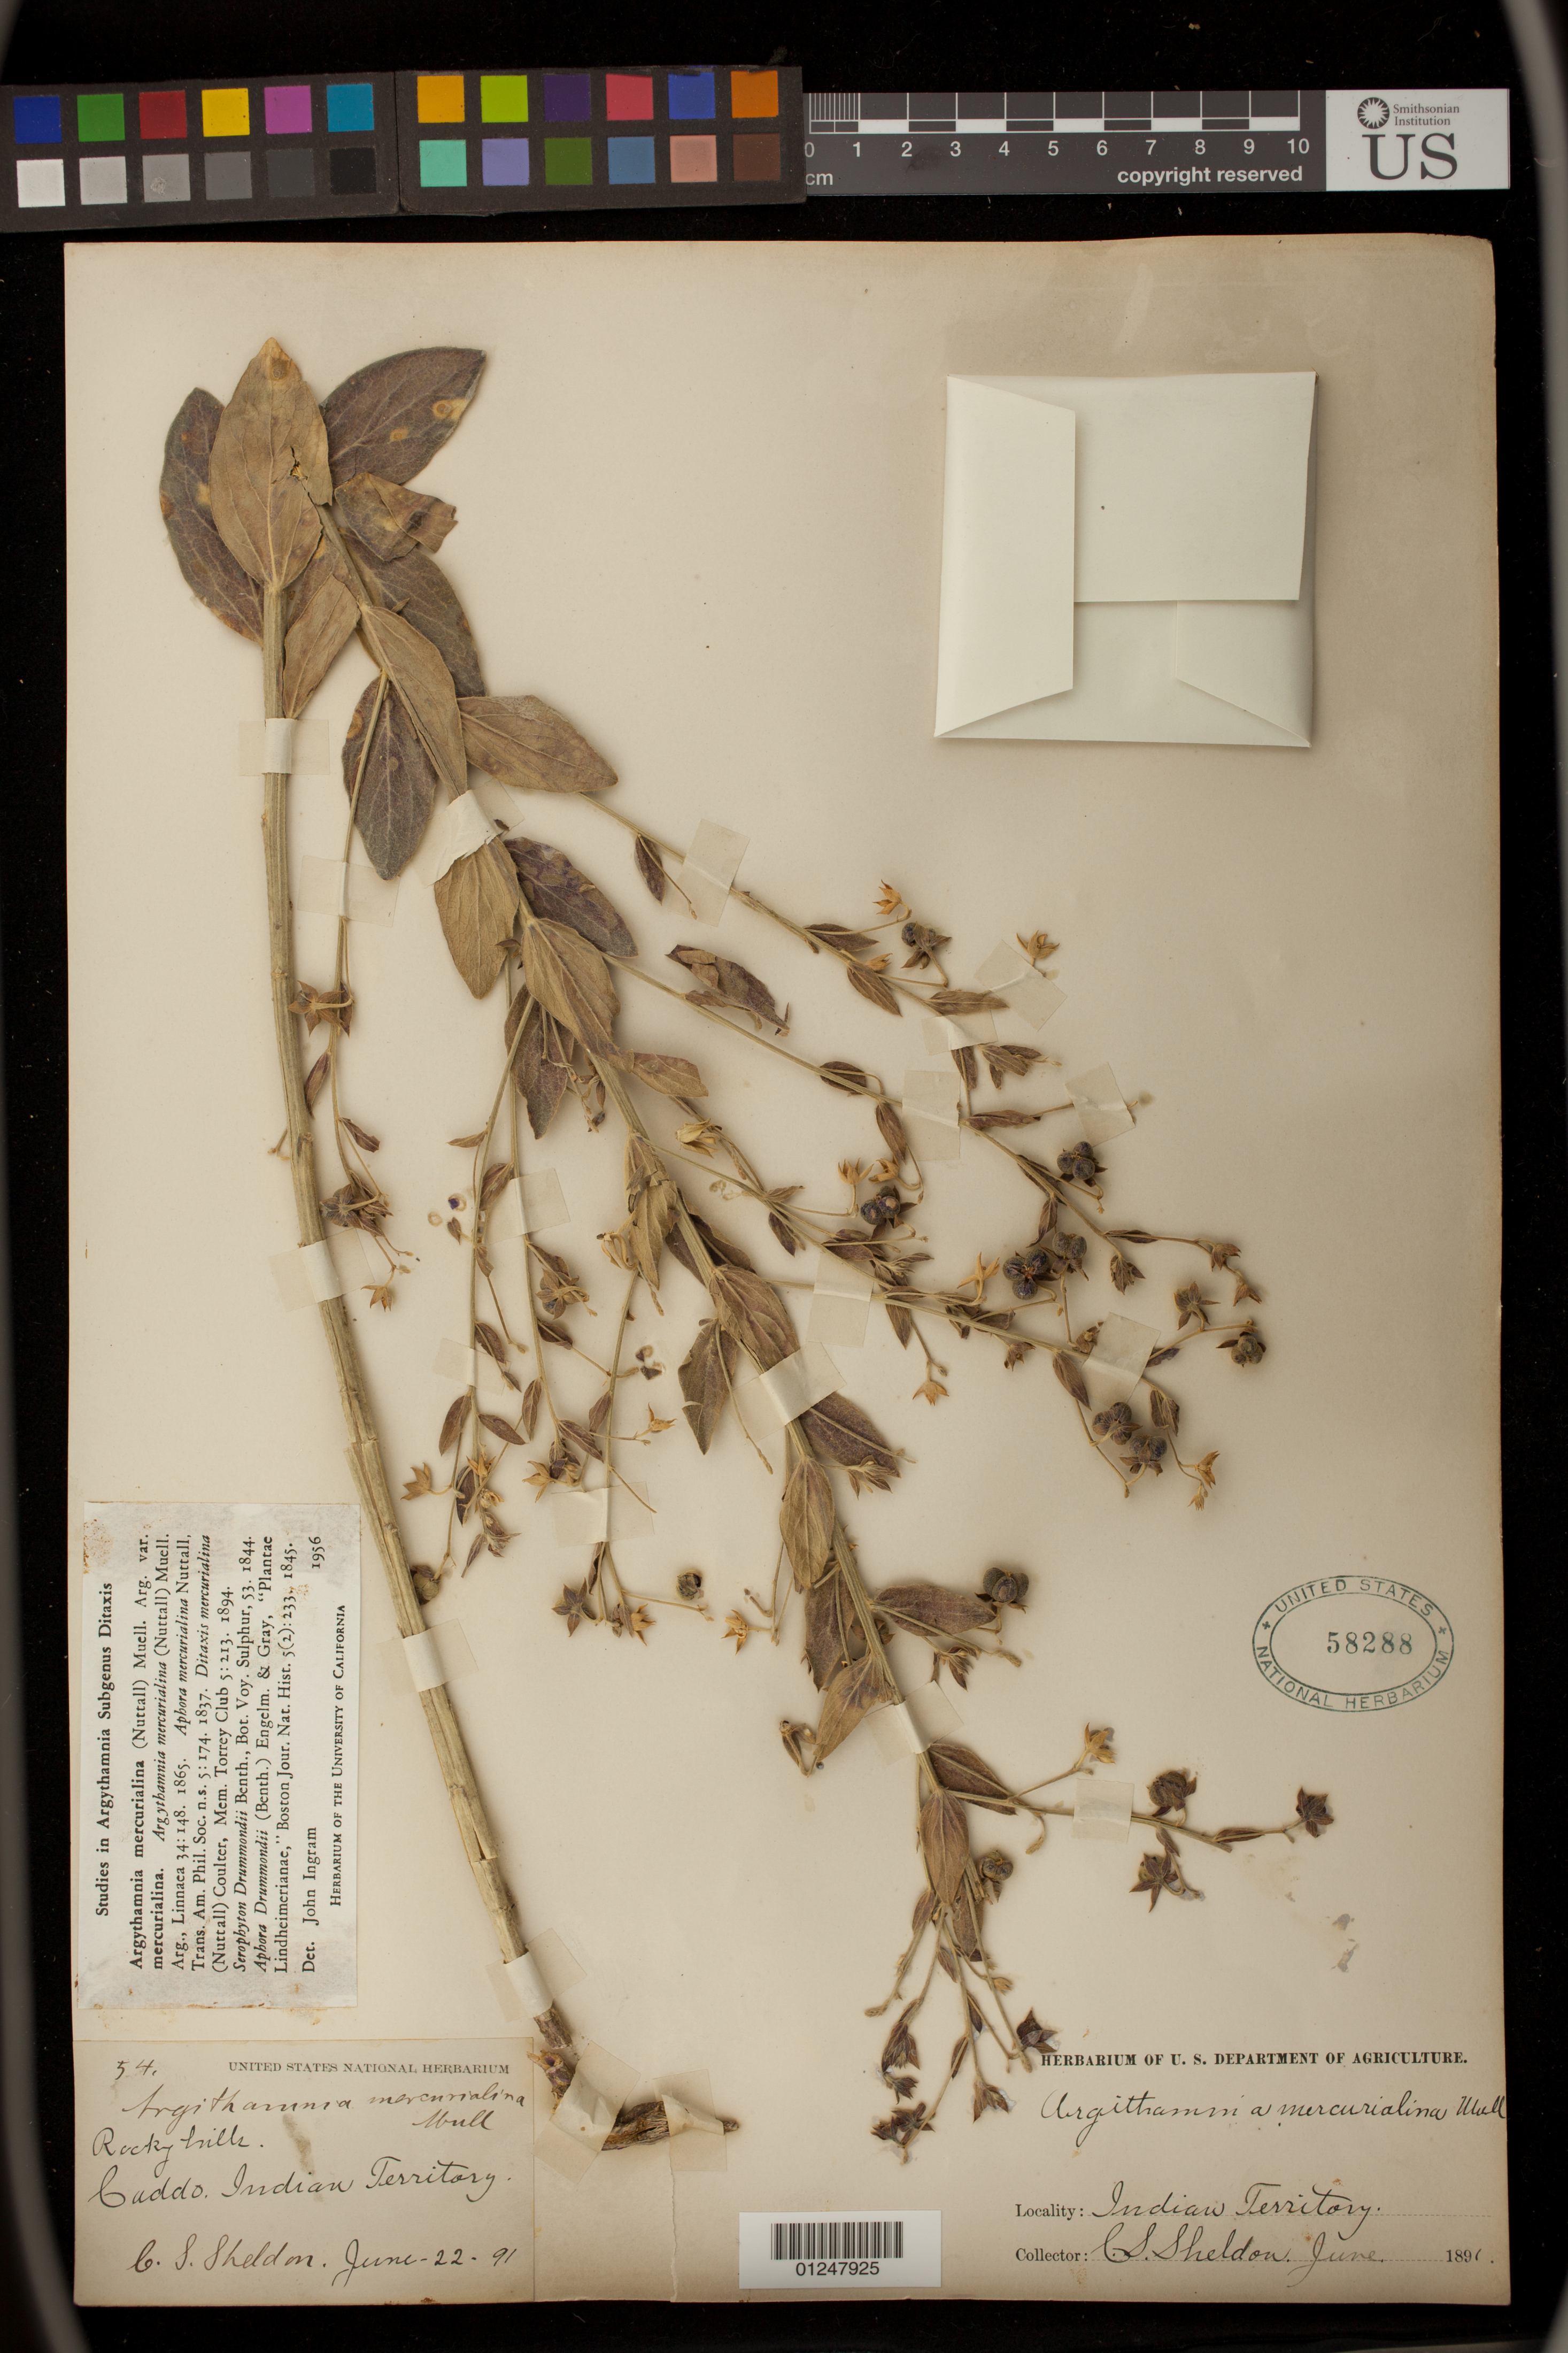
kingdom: Plantae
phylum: Tracheophyta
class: Magnoliopsida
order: Malpighiales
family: Euphorbiaceae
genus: Argythamnia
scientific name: Argythamnia mercurialina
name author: (Nutt.) Müll. Arg.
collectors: C. S. Sheldon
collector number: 54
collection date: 1891-06-22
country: United States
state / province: Oklahoma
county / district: Caddo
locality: Caddo. Indian Territory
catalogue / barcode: US 58288